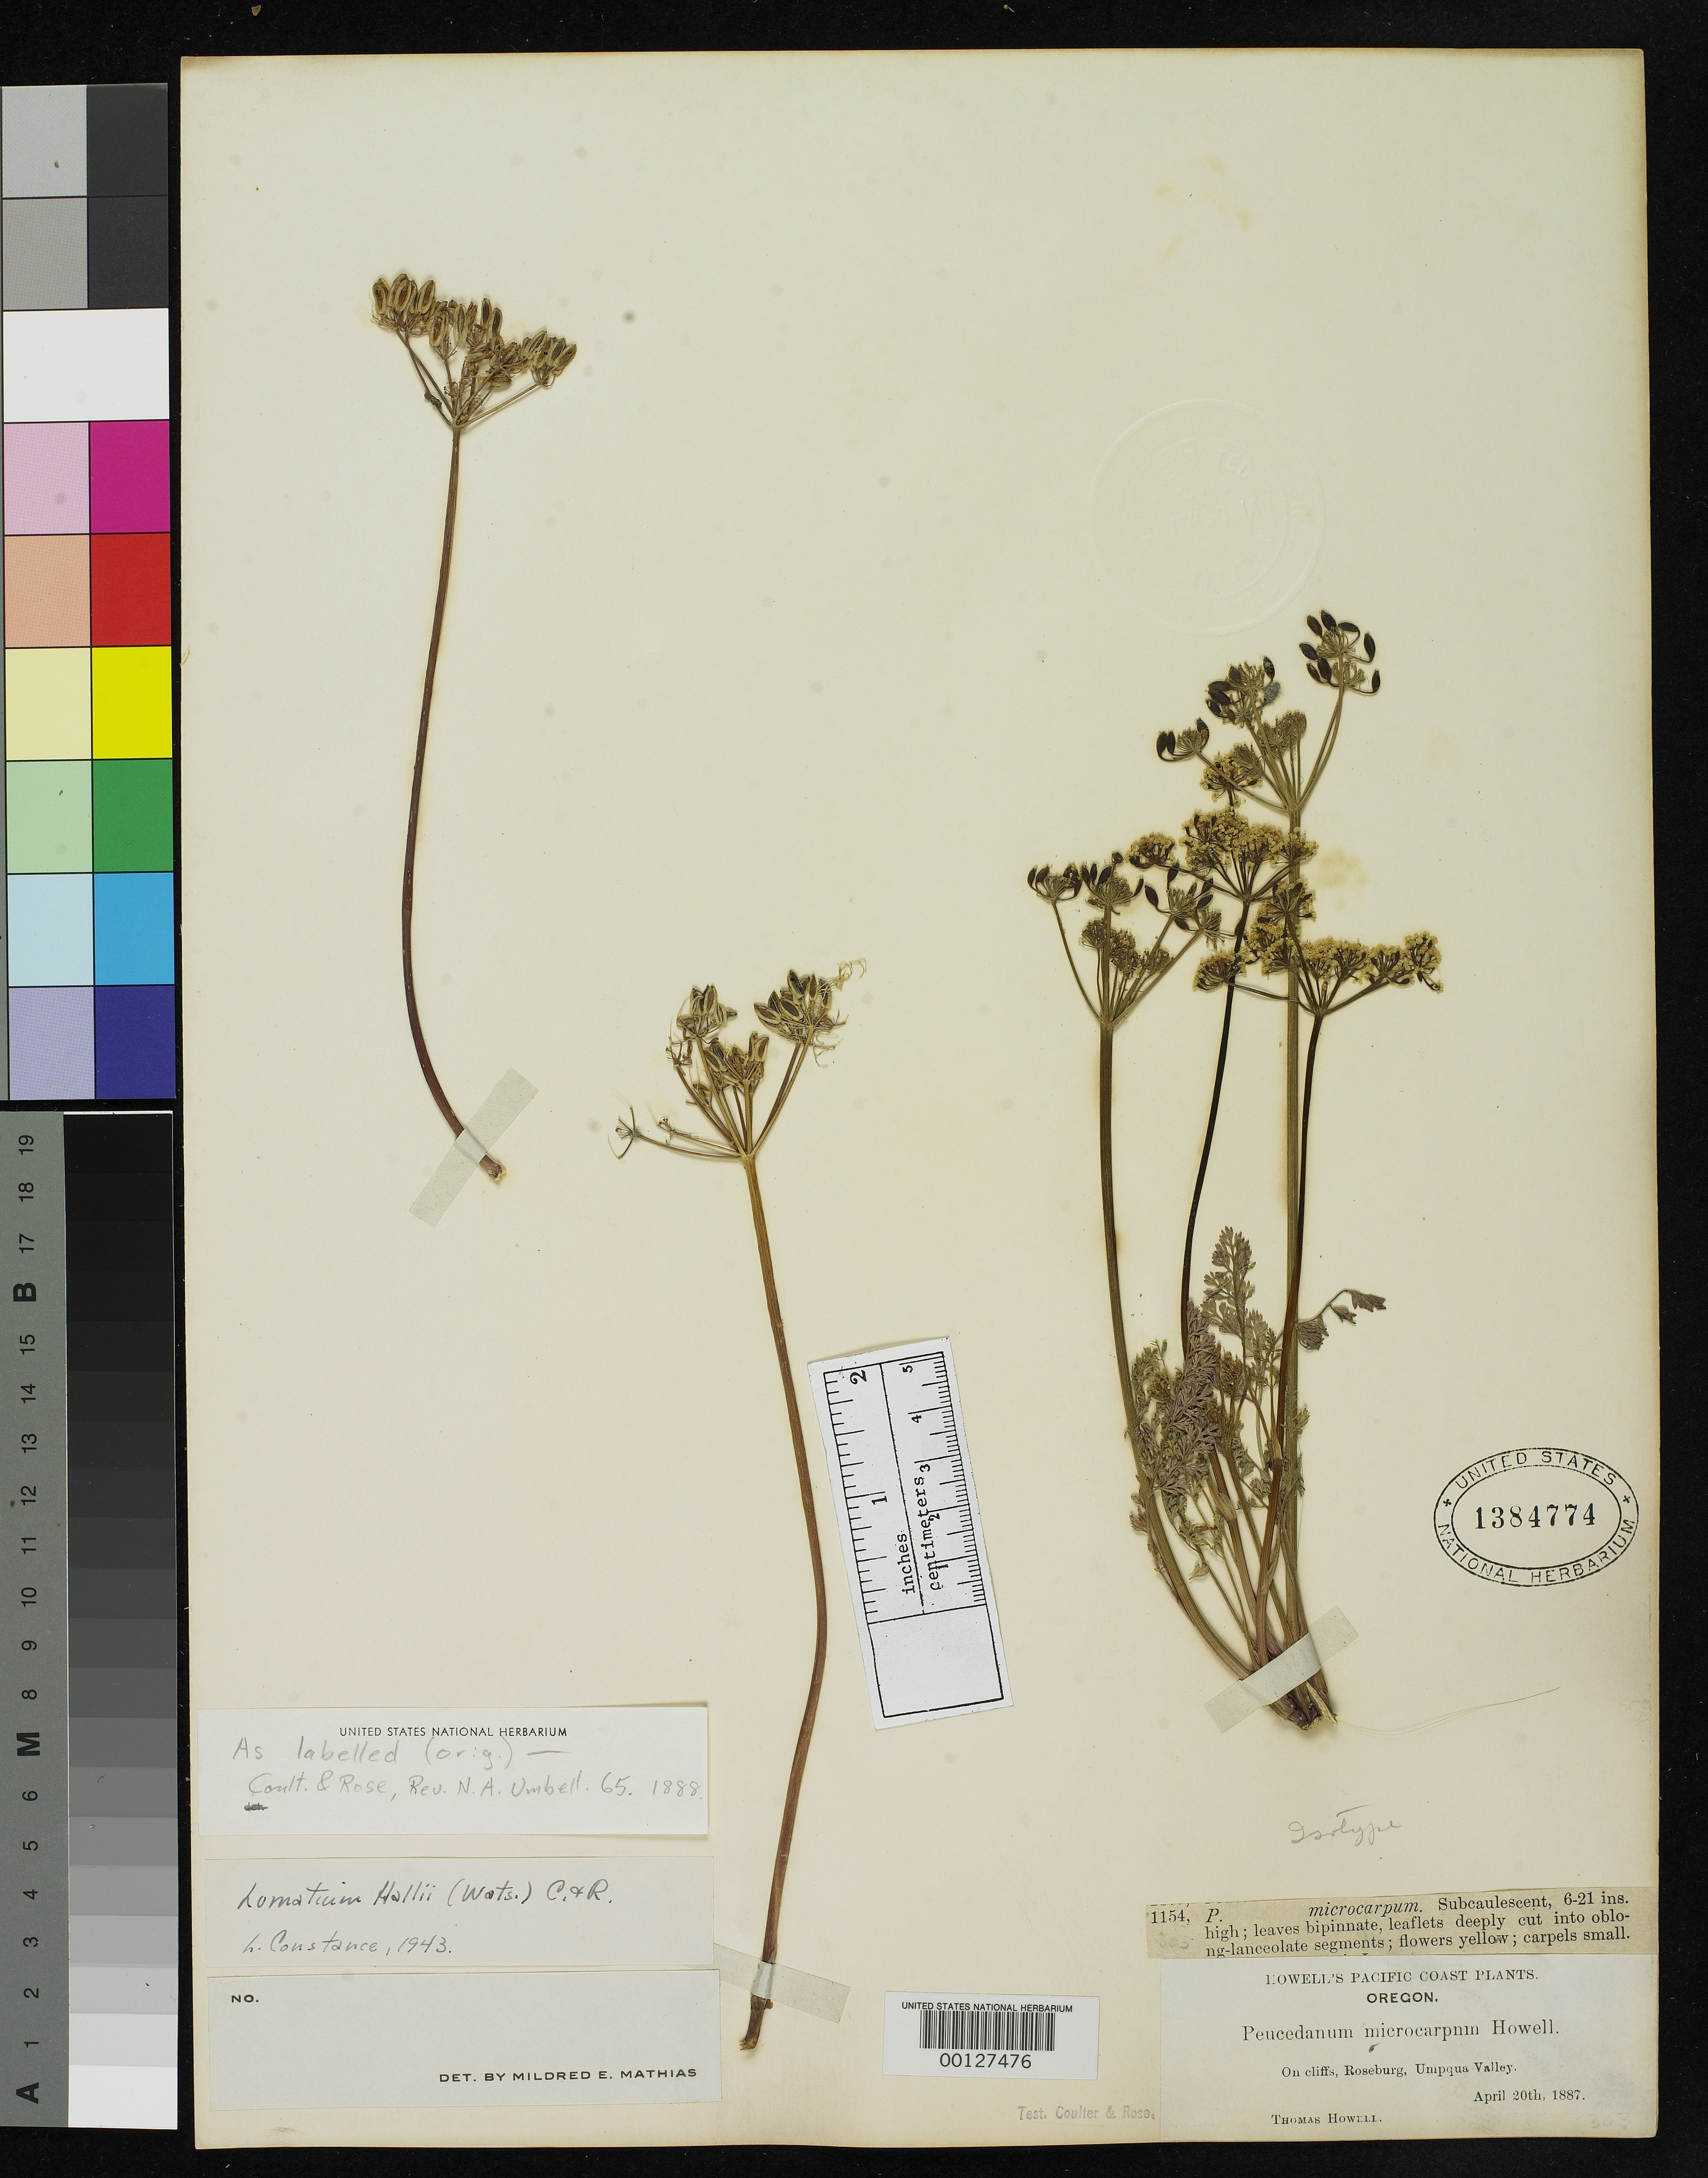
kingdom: Plantae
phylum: Tracheophyta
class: Magnoliopsida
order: Apiales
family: Apiaceae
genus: Peucedanum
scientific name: Peucedanum microcarpum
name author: Howell in J.M. Coult. & Rose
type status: Isotype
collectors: T. J. Howell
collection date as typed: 20 Apr 1887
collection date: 1887-04-20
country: United States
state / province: Oregon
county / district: Douglas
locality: Roseburg.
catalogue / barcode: US 1384774